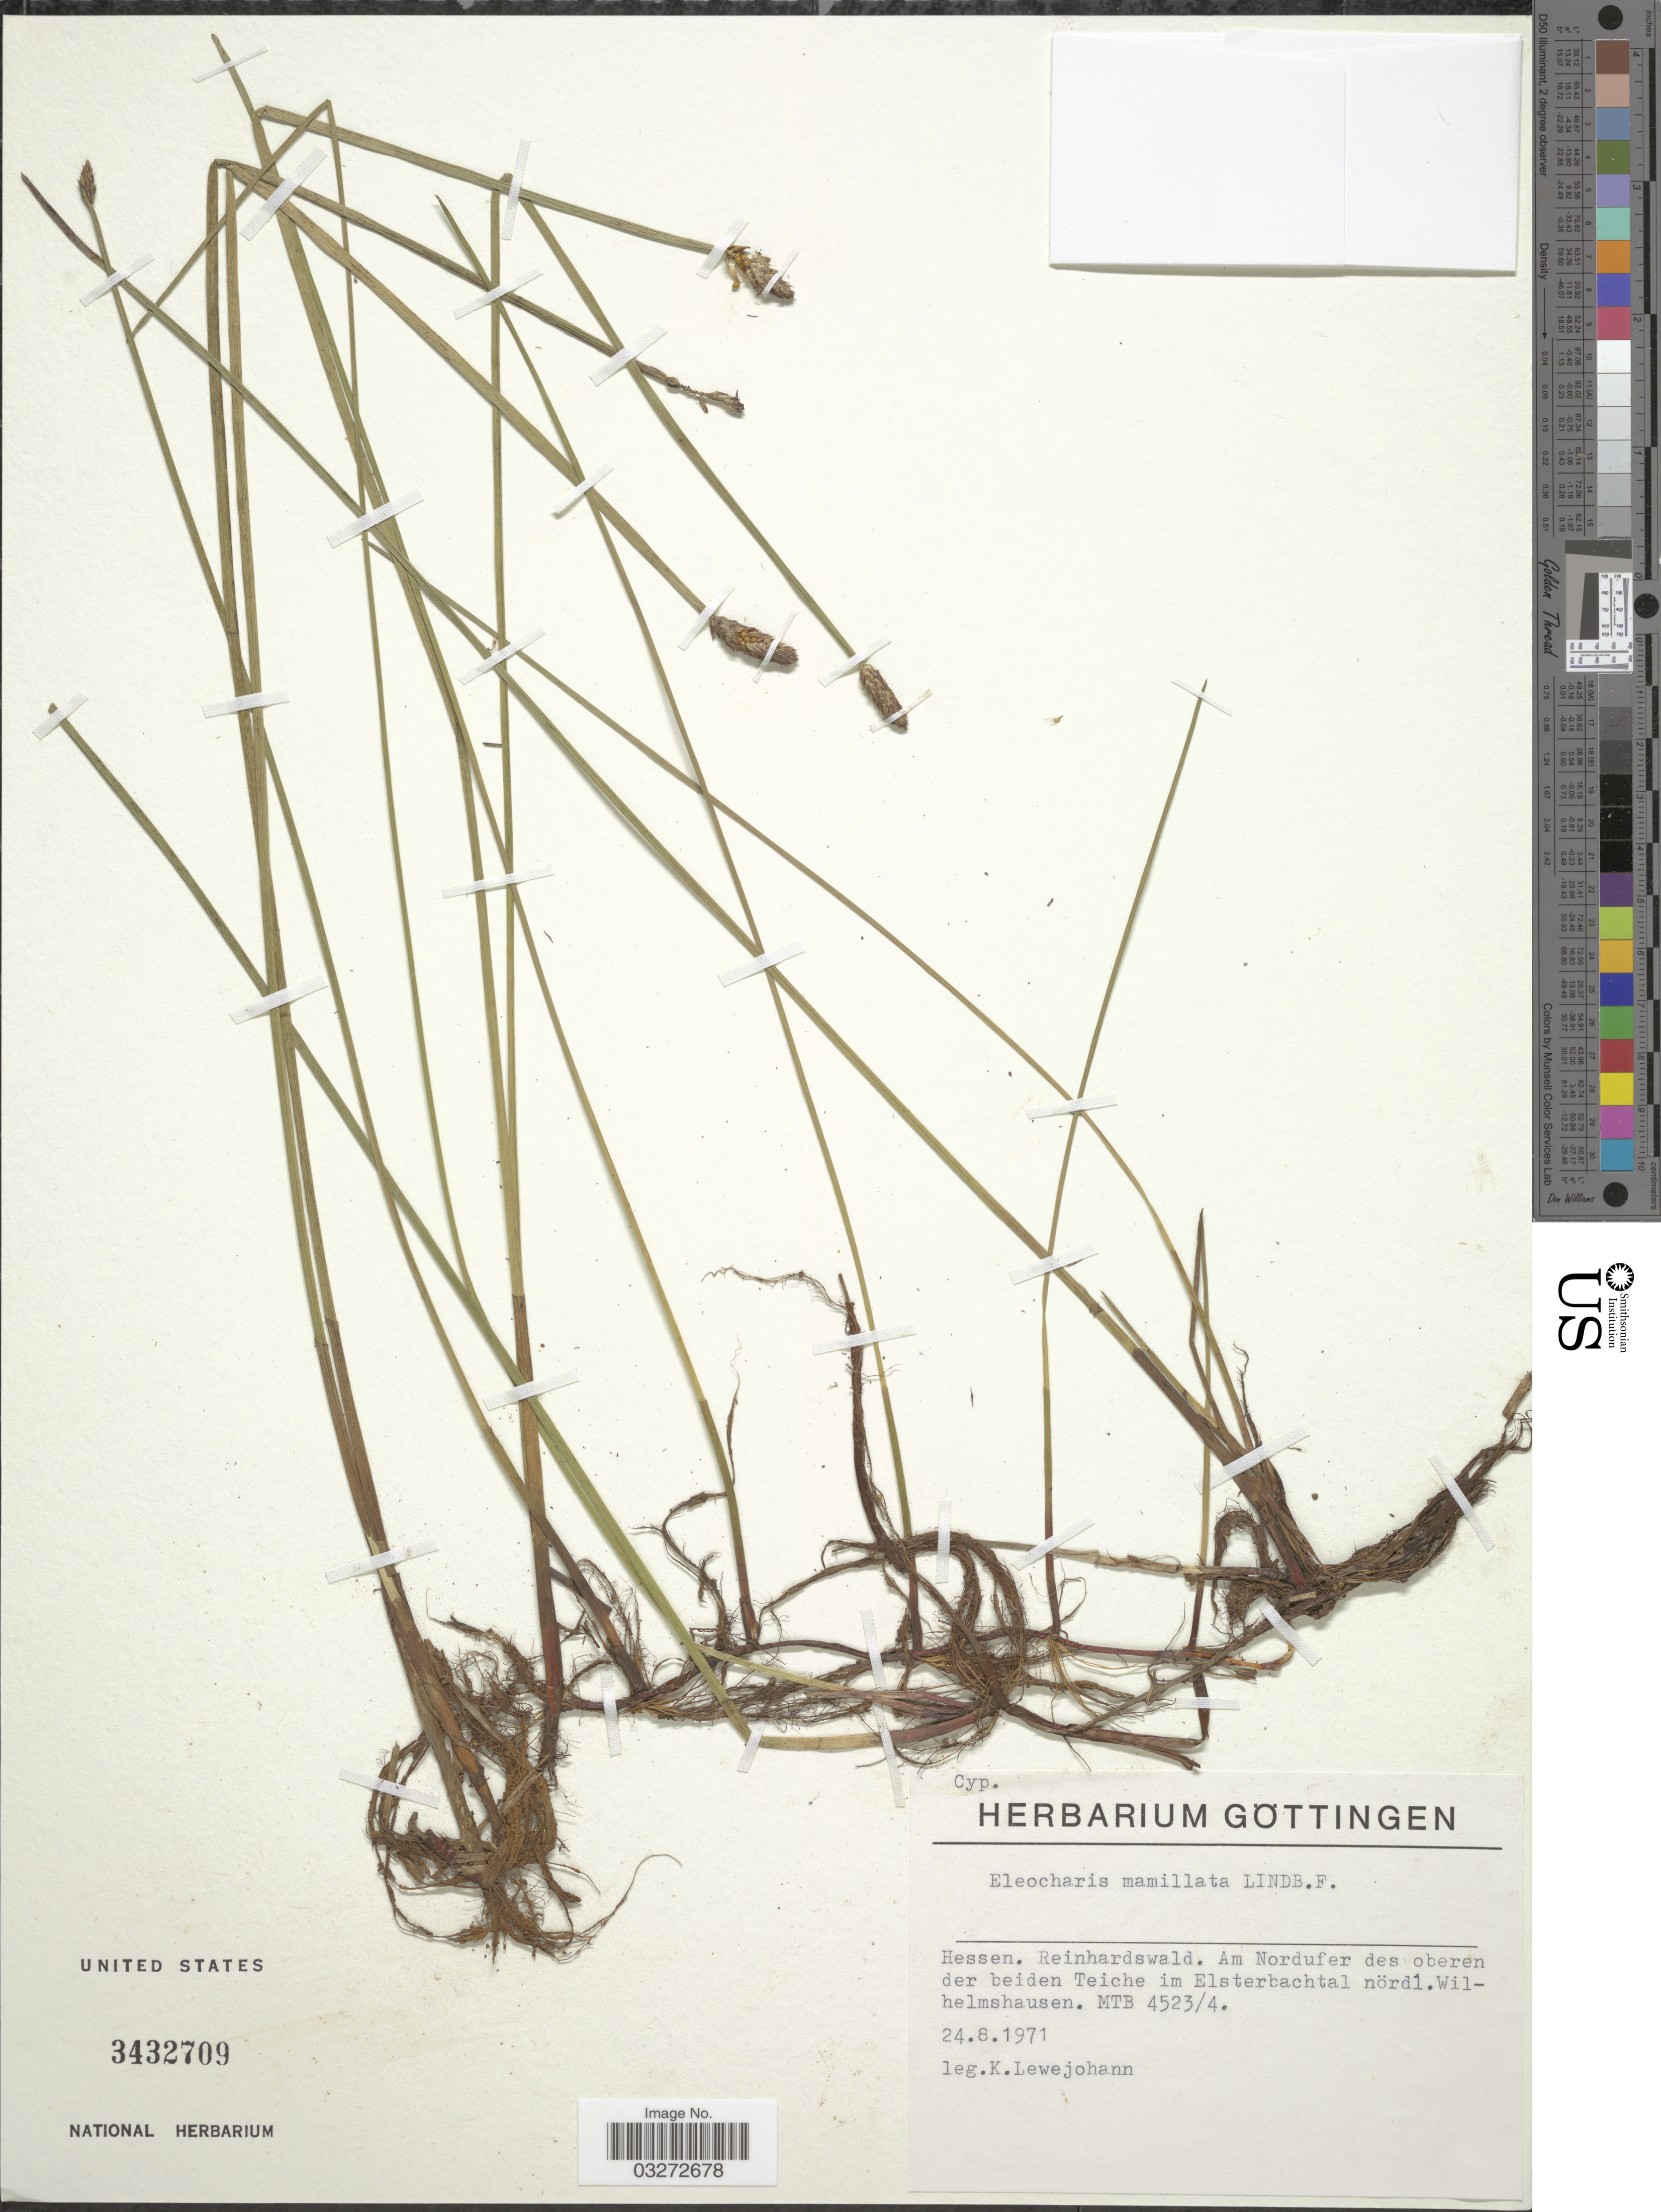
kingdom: Plantae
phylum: Tracheophyta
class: Liliopsida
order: Poales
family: Cyperaceae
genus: Eleocharis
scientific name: Eleocharis mamillata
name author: (H. Lindb.) H. Lindb.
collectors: K. Lewejohann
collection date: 1971-08-24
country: Germany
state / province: Hesse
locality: Reinhardswald. Am Nordufer des oberen der beiden Teiche im Elsterbachtal nördl. Wilhelmshausen. MTB 4523/4.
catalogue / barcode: US 3432709